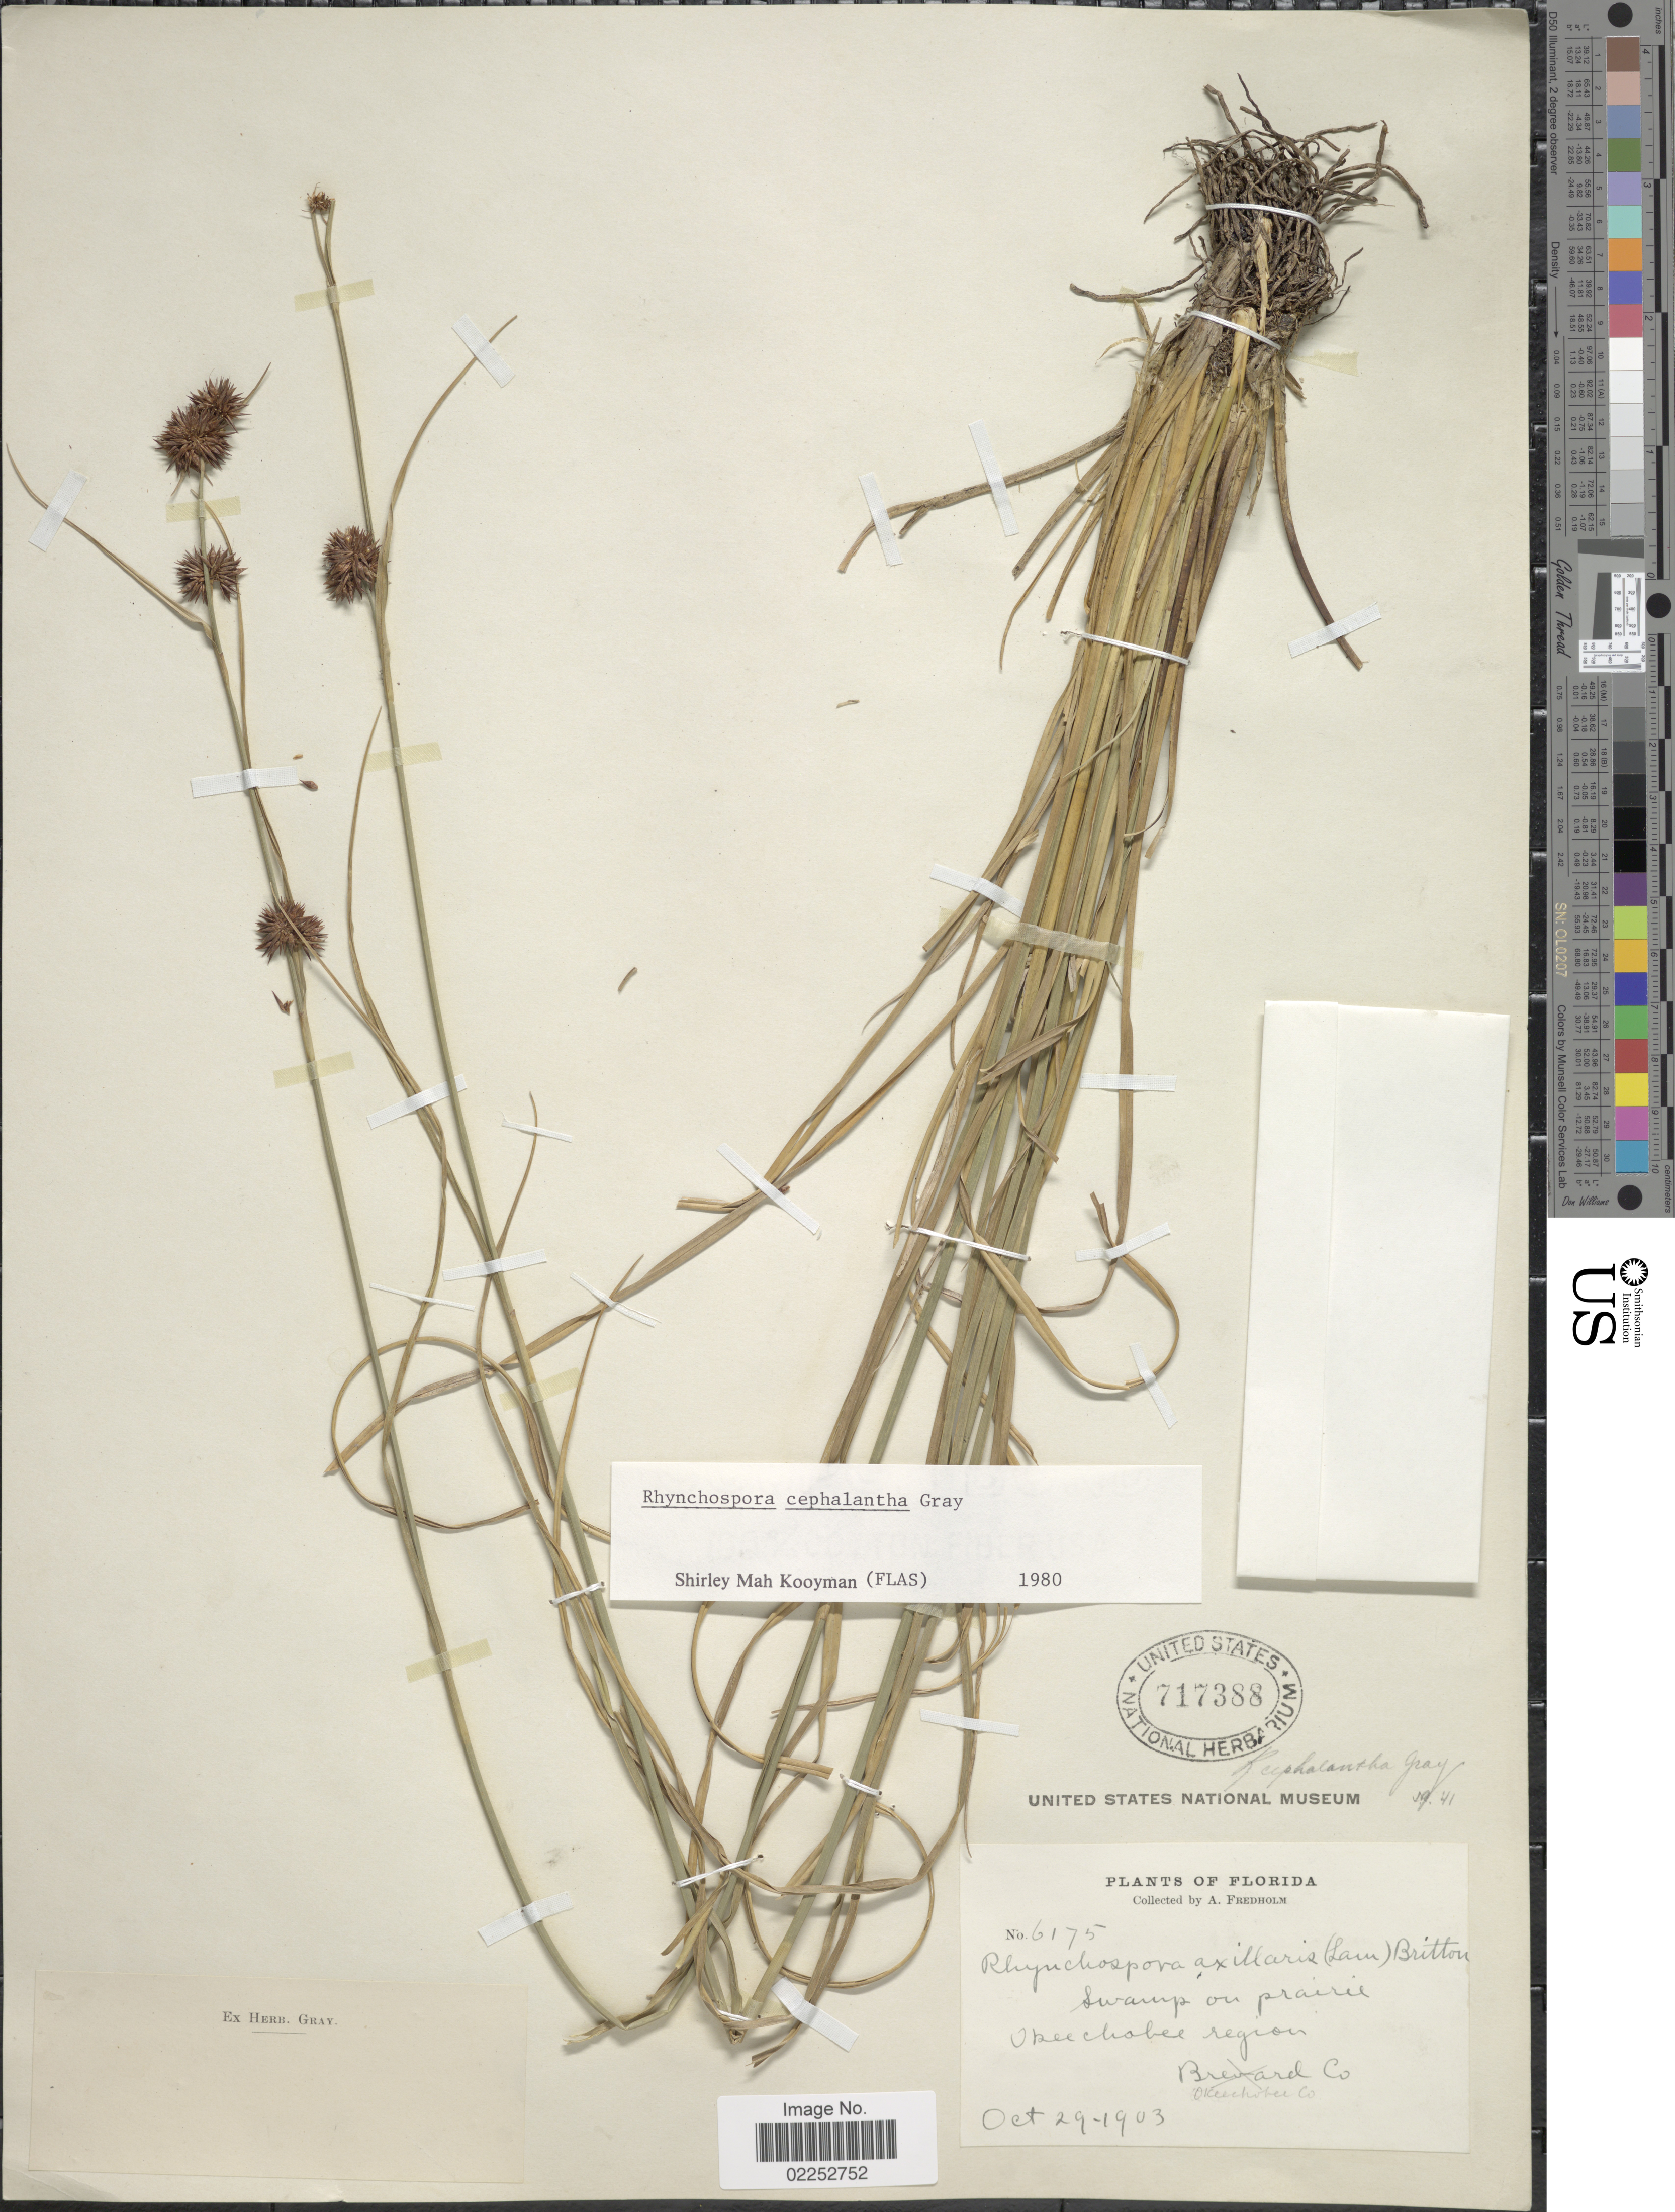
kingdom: Plantae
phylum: Tracheophyta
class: Liliopsida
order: Poales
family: Cyperaceae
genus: Rhynchospora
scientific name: Rhynchospora cephalantha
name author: A. Gray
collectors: A. Fredholm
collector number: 6175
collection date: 1903-10-29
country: United States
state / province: Florida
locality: Okeechobee region. Okeechobee Co.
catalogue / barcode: US 717388